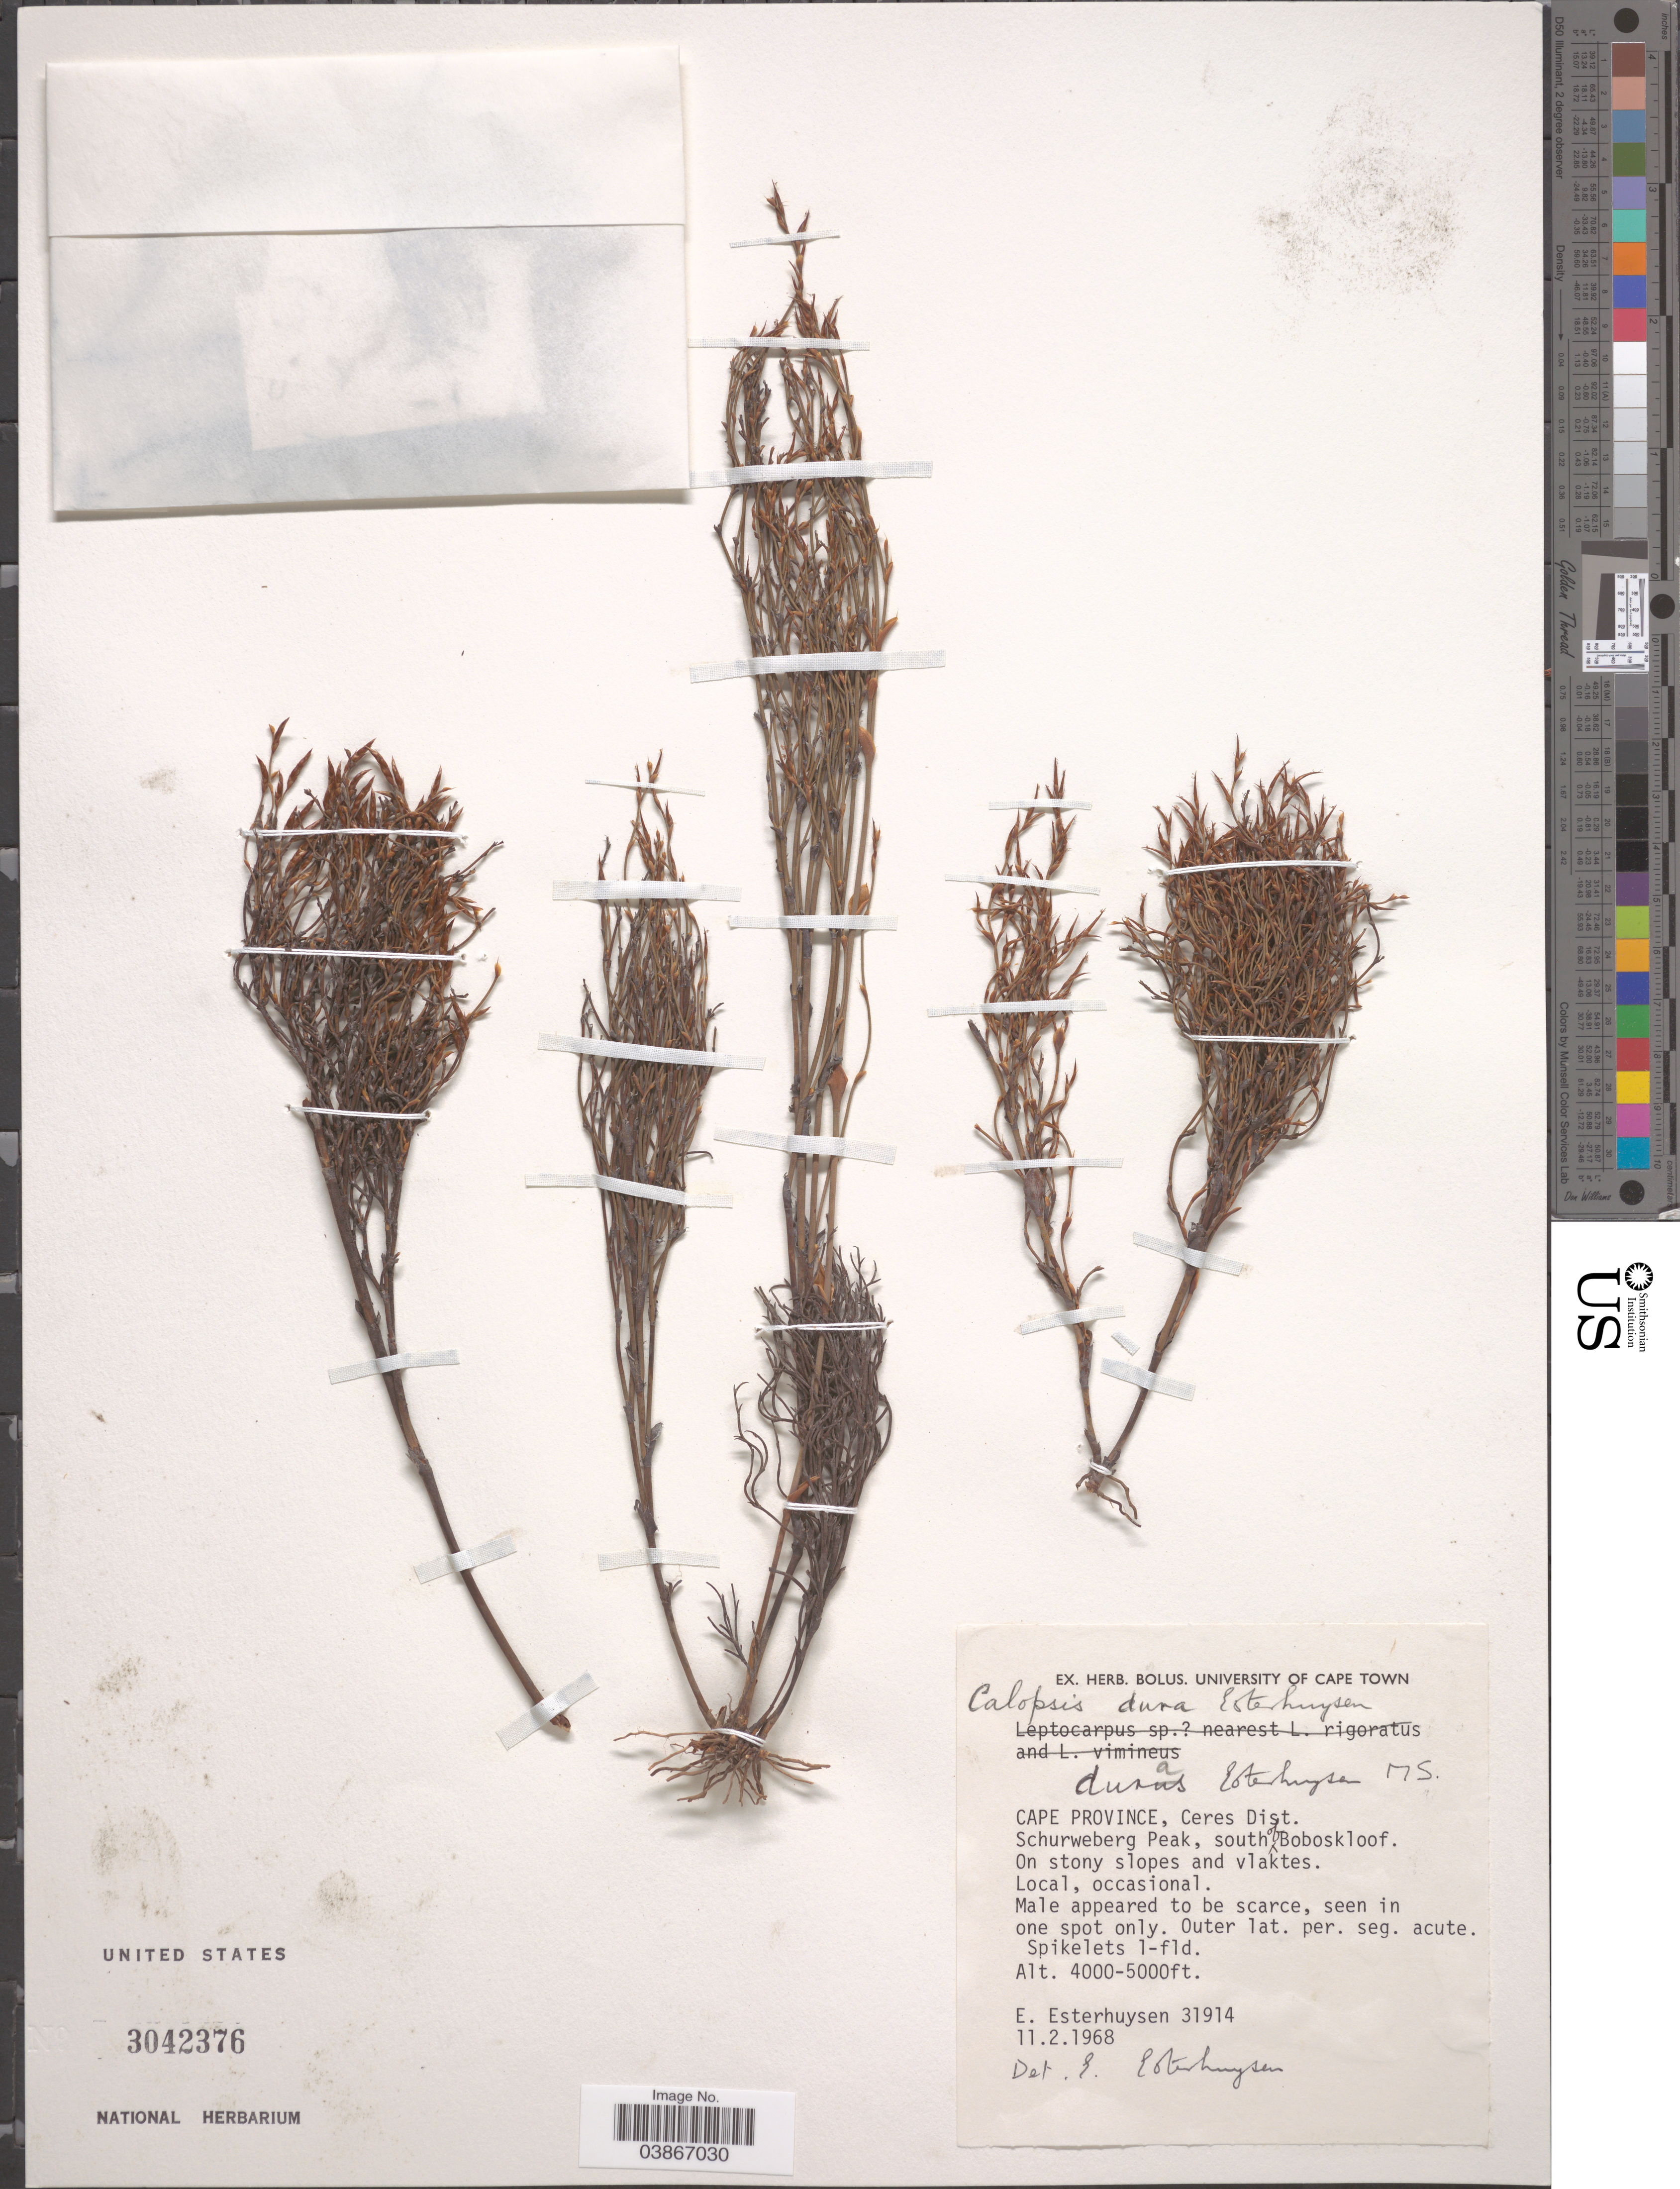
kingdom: Plantae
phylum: Tracheophyta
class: Liliopsida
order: Poales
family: Restionaceae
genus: Restio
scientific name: Restio durus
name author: (Esterh.) H.P. Linder & C.R. Hardy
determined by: Strong, Mark T., (BOT), Smithsonian Institution - National Museum of Natural History (UNITED STATES)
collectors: E. E. Esterhuysen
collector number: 31914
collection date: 1968-02-11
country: South Africa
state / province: Western Cape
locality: Ceres Dist. Schurweberg Peak, south of Boboskloof.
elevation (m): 1219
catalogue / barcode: US 3042376